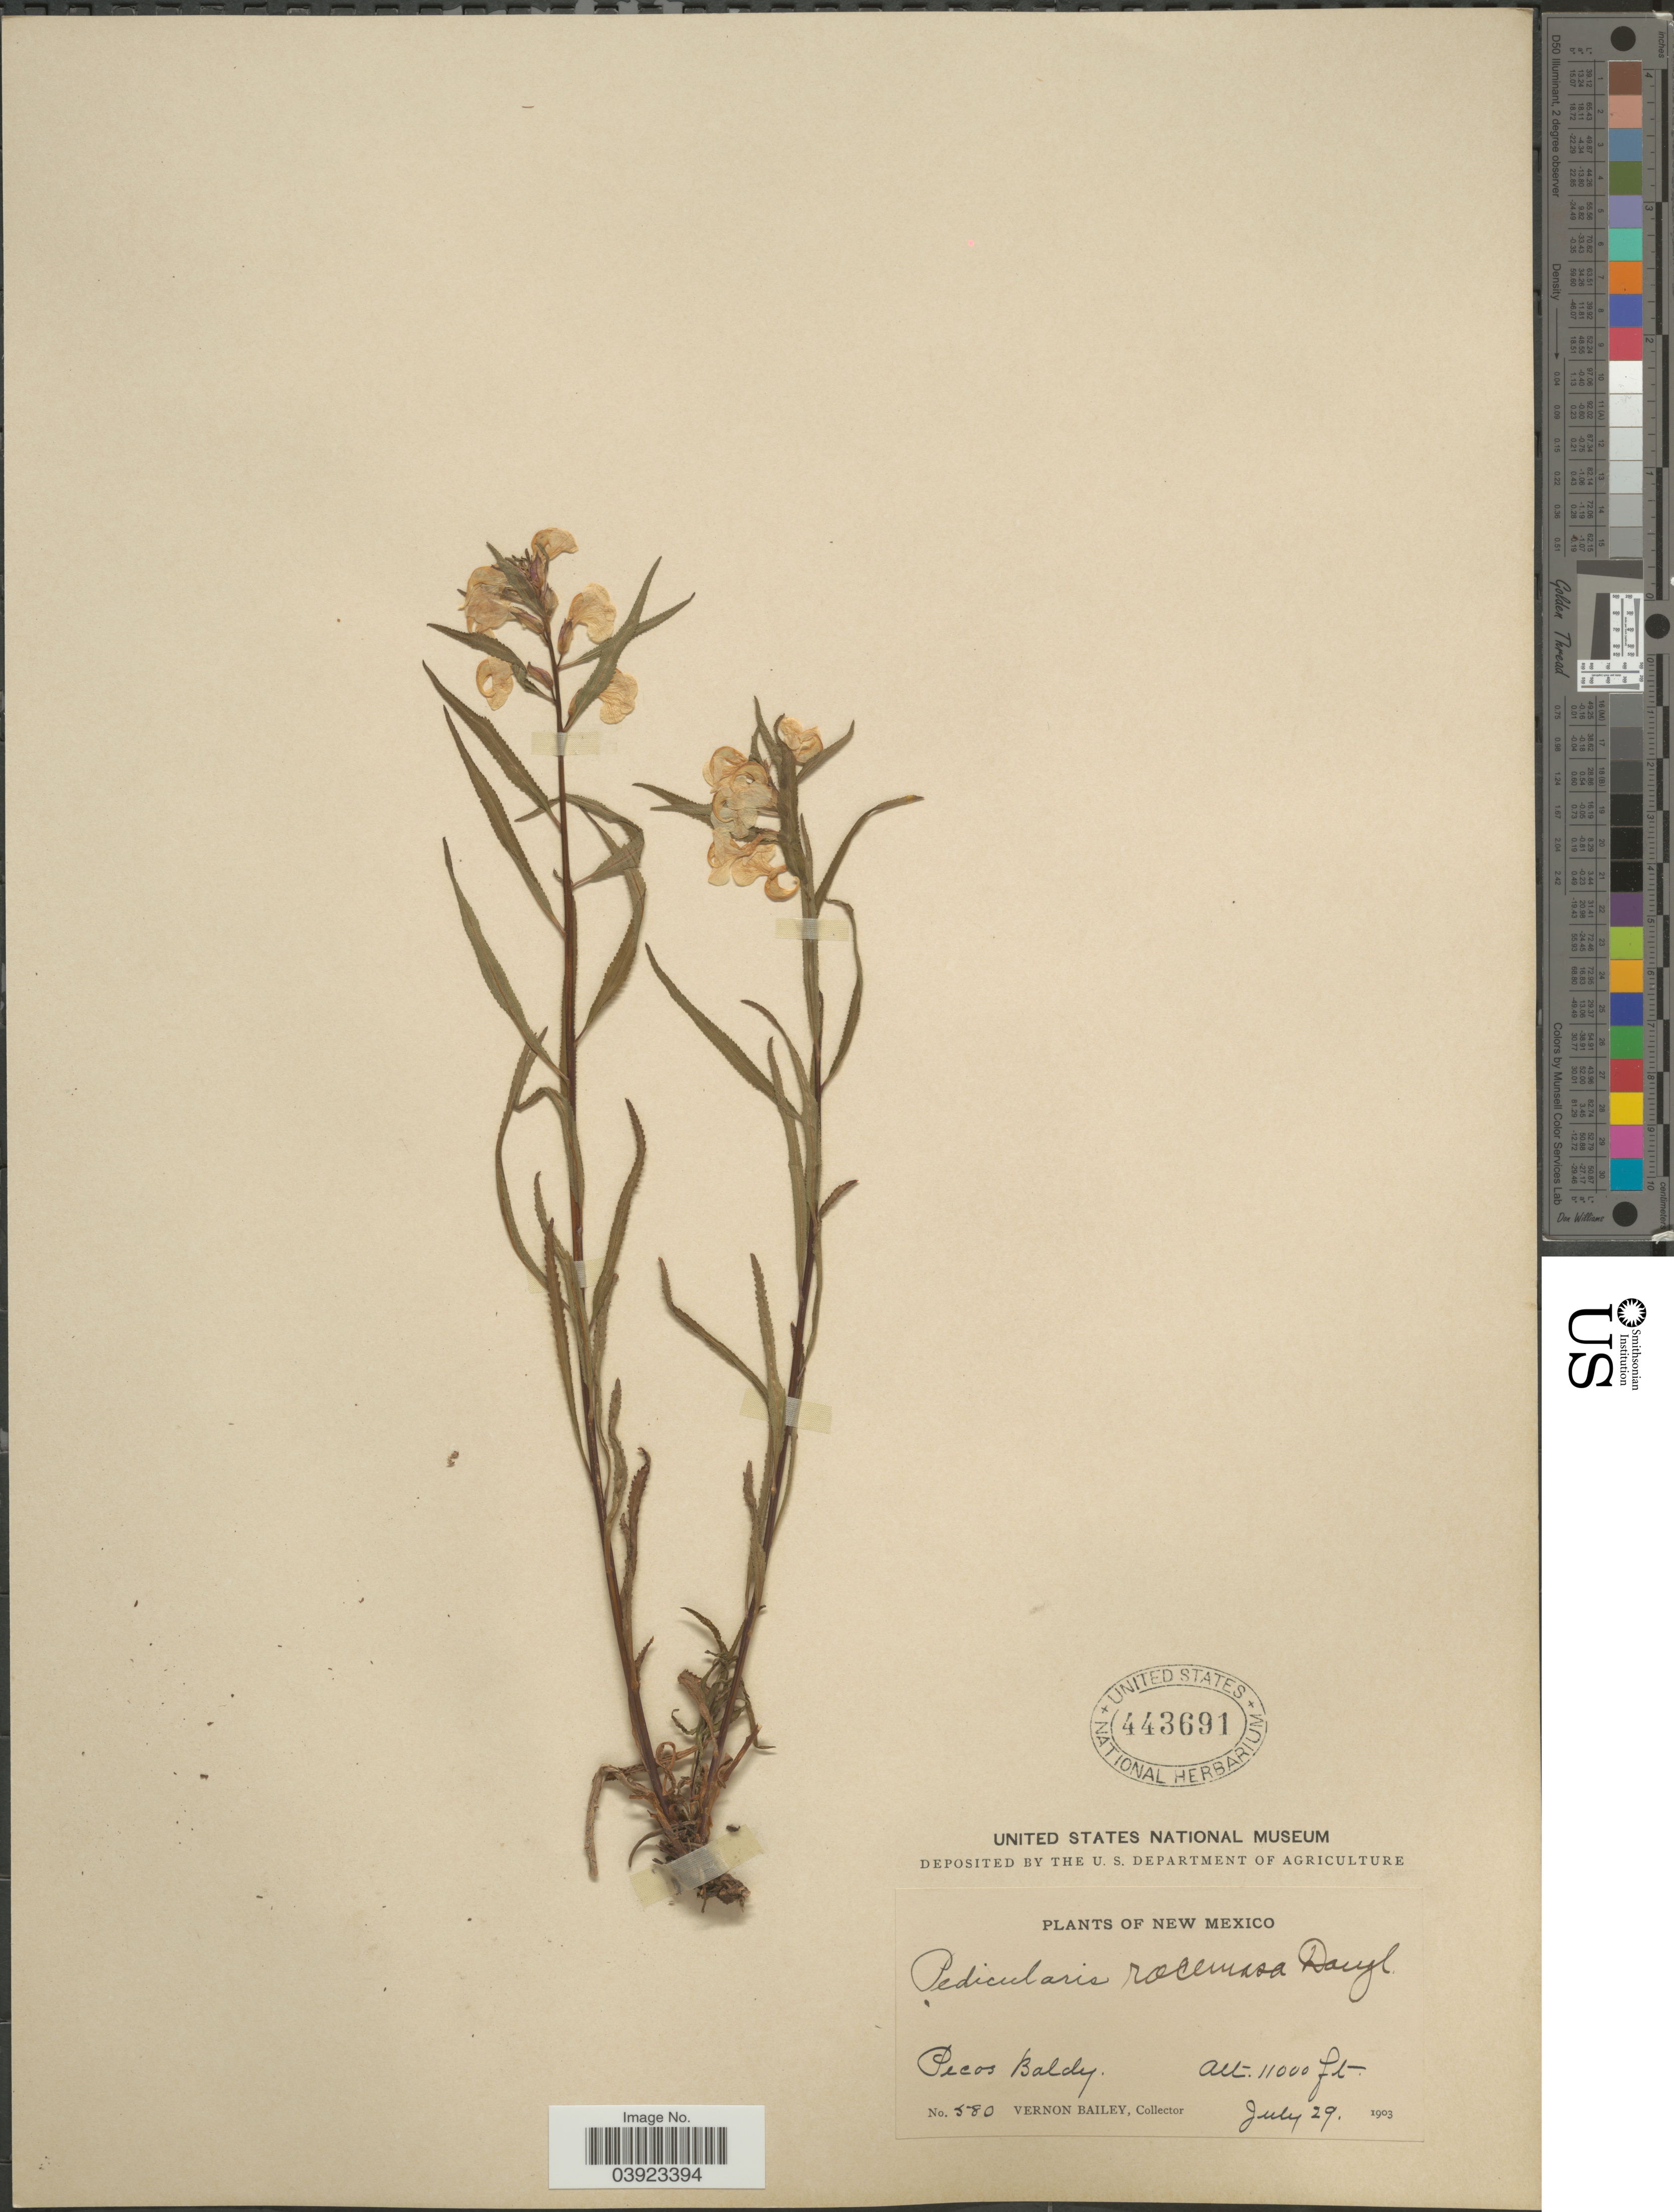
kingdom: Plantae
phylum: Tracheophyta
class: Magnoliopsida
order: Lamiales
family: Orobanchaceae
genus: Pedicularis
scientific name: Pedicularis racemosa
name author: Douglas ex Benth.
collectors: V. O. Bailey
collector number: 580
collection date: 1903-07-29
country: United States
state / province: New Mexico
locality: Pecos Baldy.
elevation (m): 3353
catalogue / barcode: US 443691